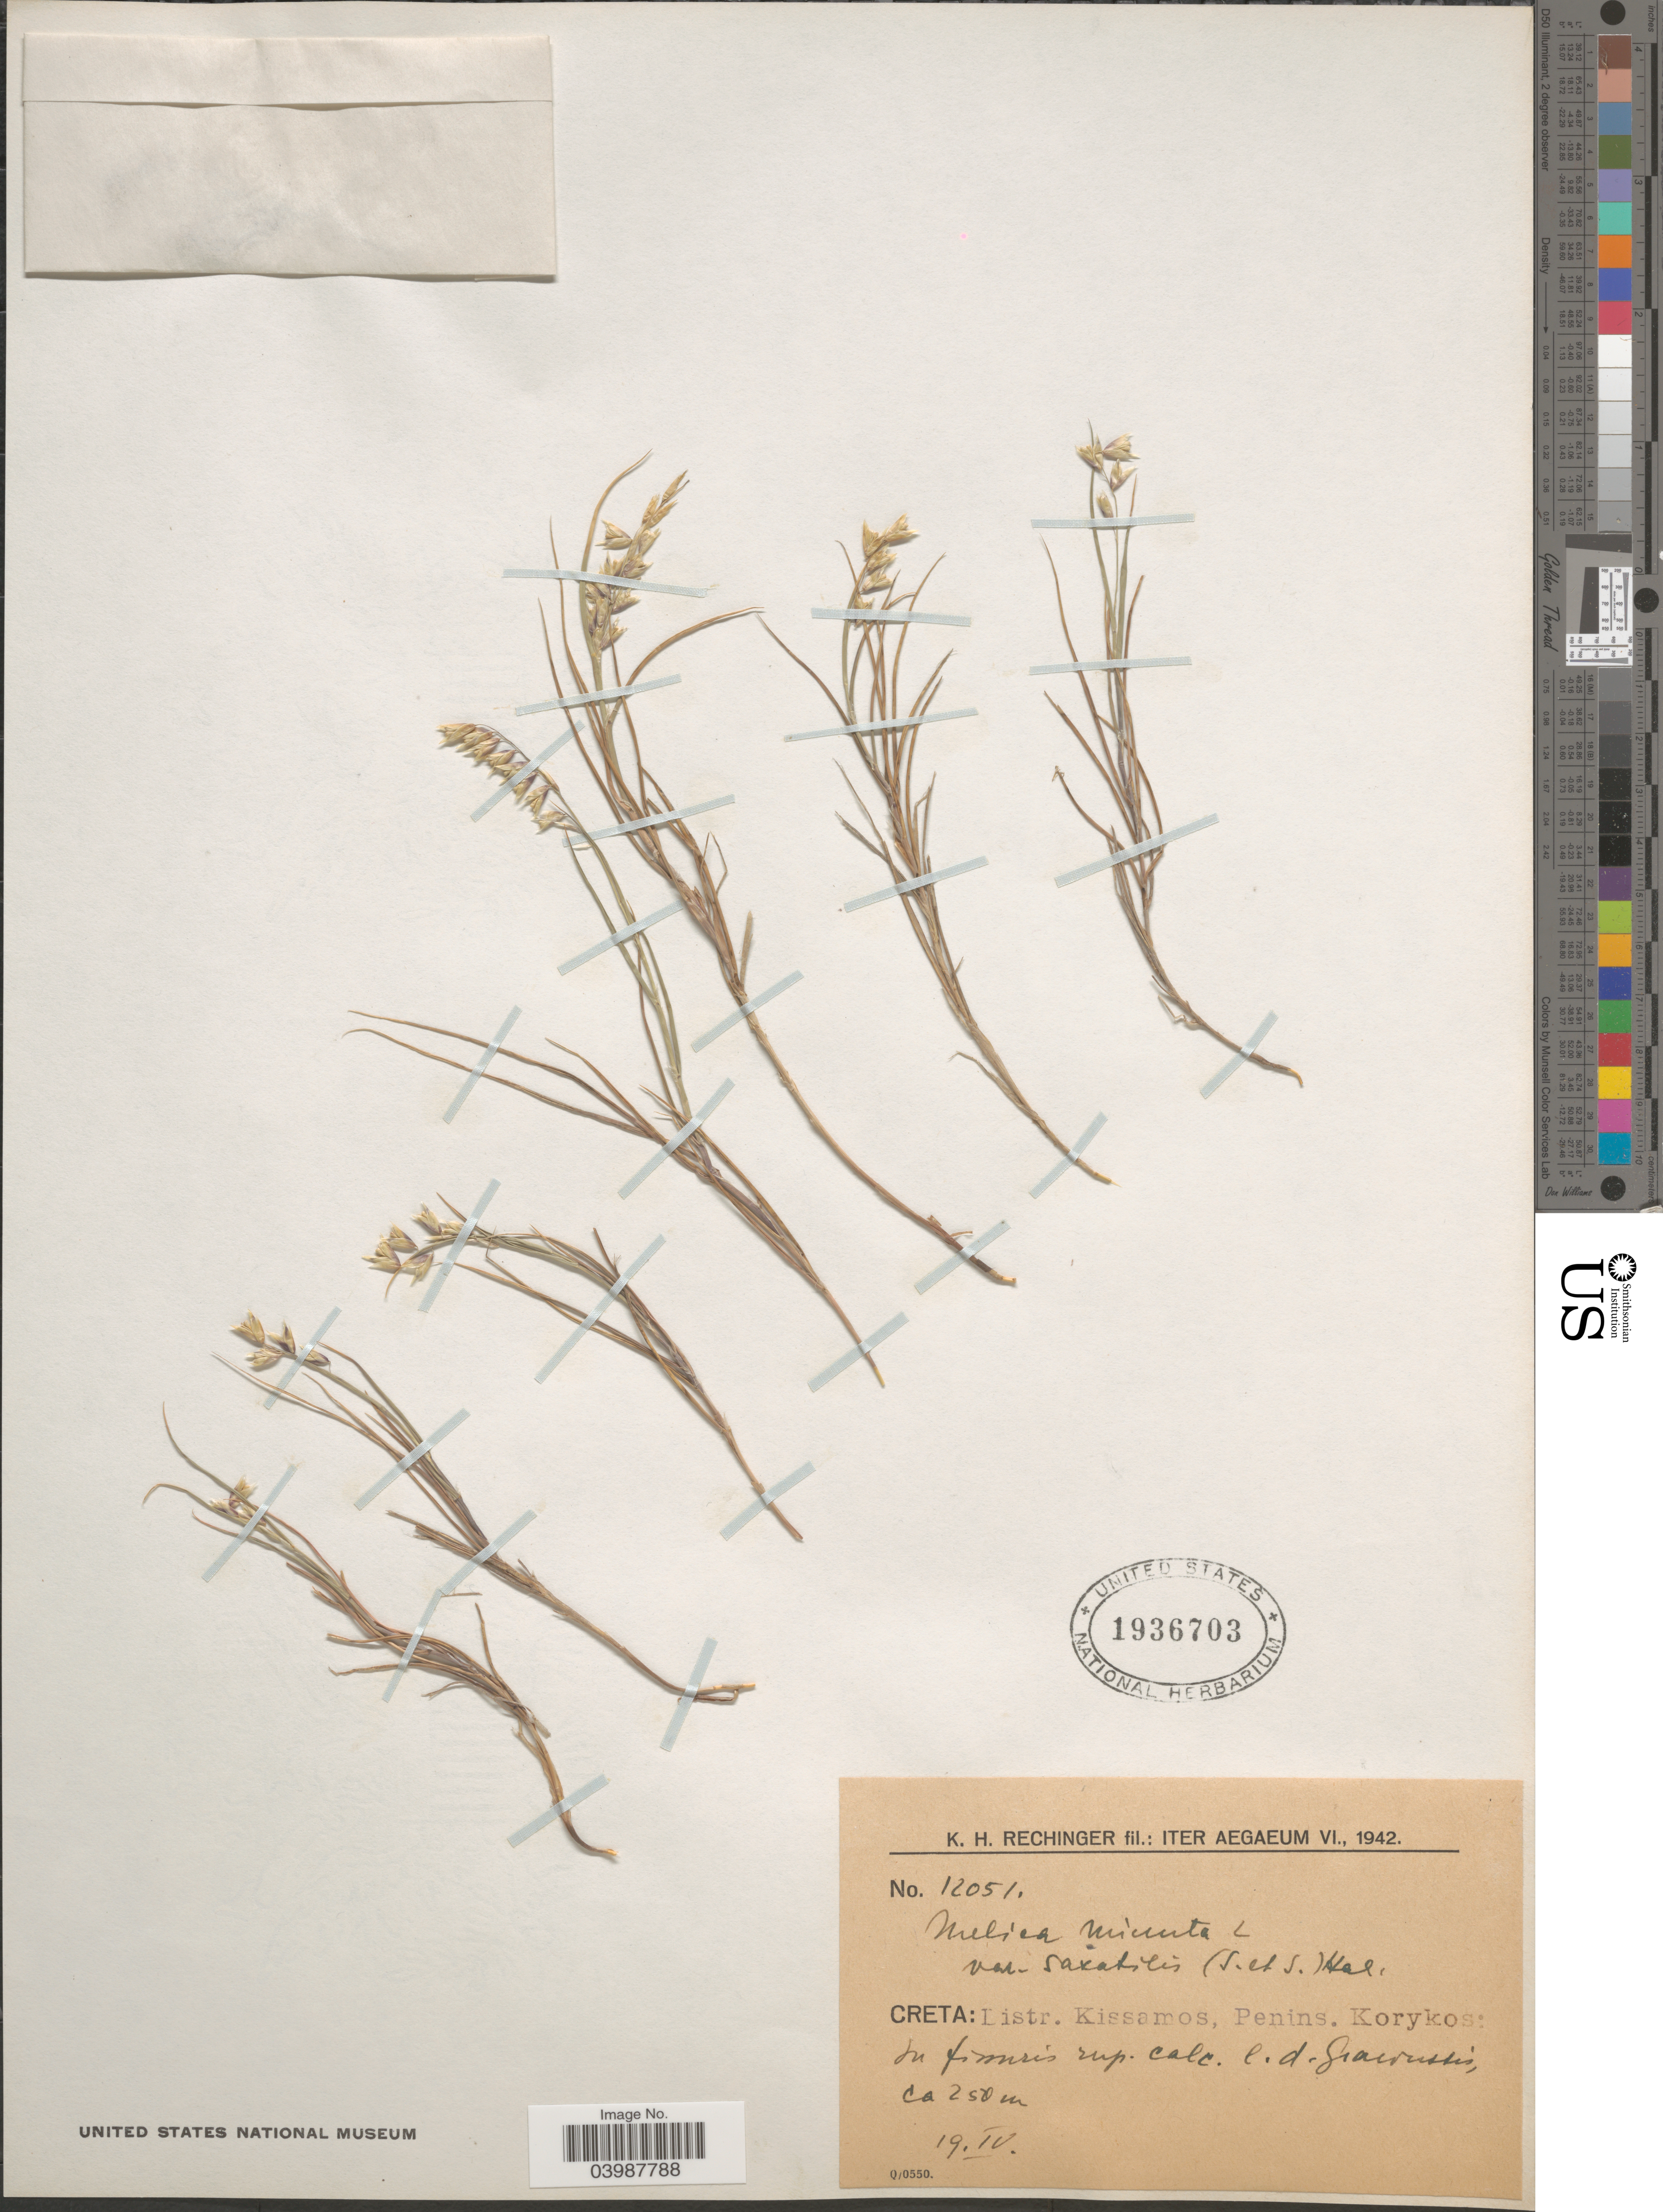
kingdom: Plantae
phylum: Tracheophyta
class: Liliopsida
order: Poales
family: Poaceae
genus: Melica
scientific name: Melica minuta subsp. minuta var. saxatilis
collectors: K. H. Rechinger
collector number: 12051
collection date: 1942-04-19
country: Greece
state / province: Crete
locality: Creta: Listr. Kissamos, Penins. Korykos: In fissuris rup. calc. e. d. Grairussis. [interpreted]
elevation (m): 250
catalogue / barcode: US 1936703